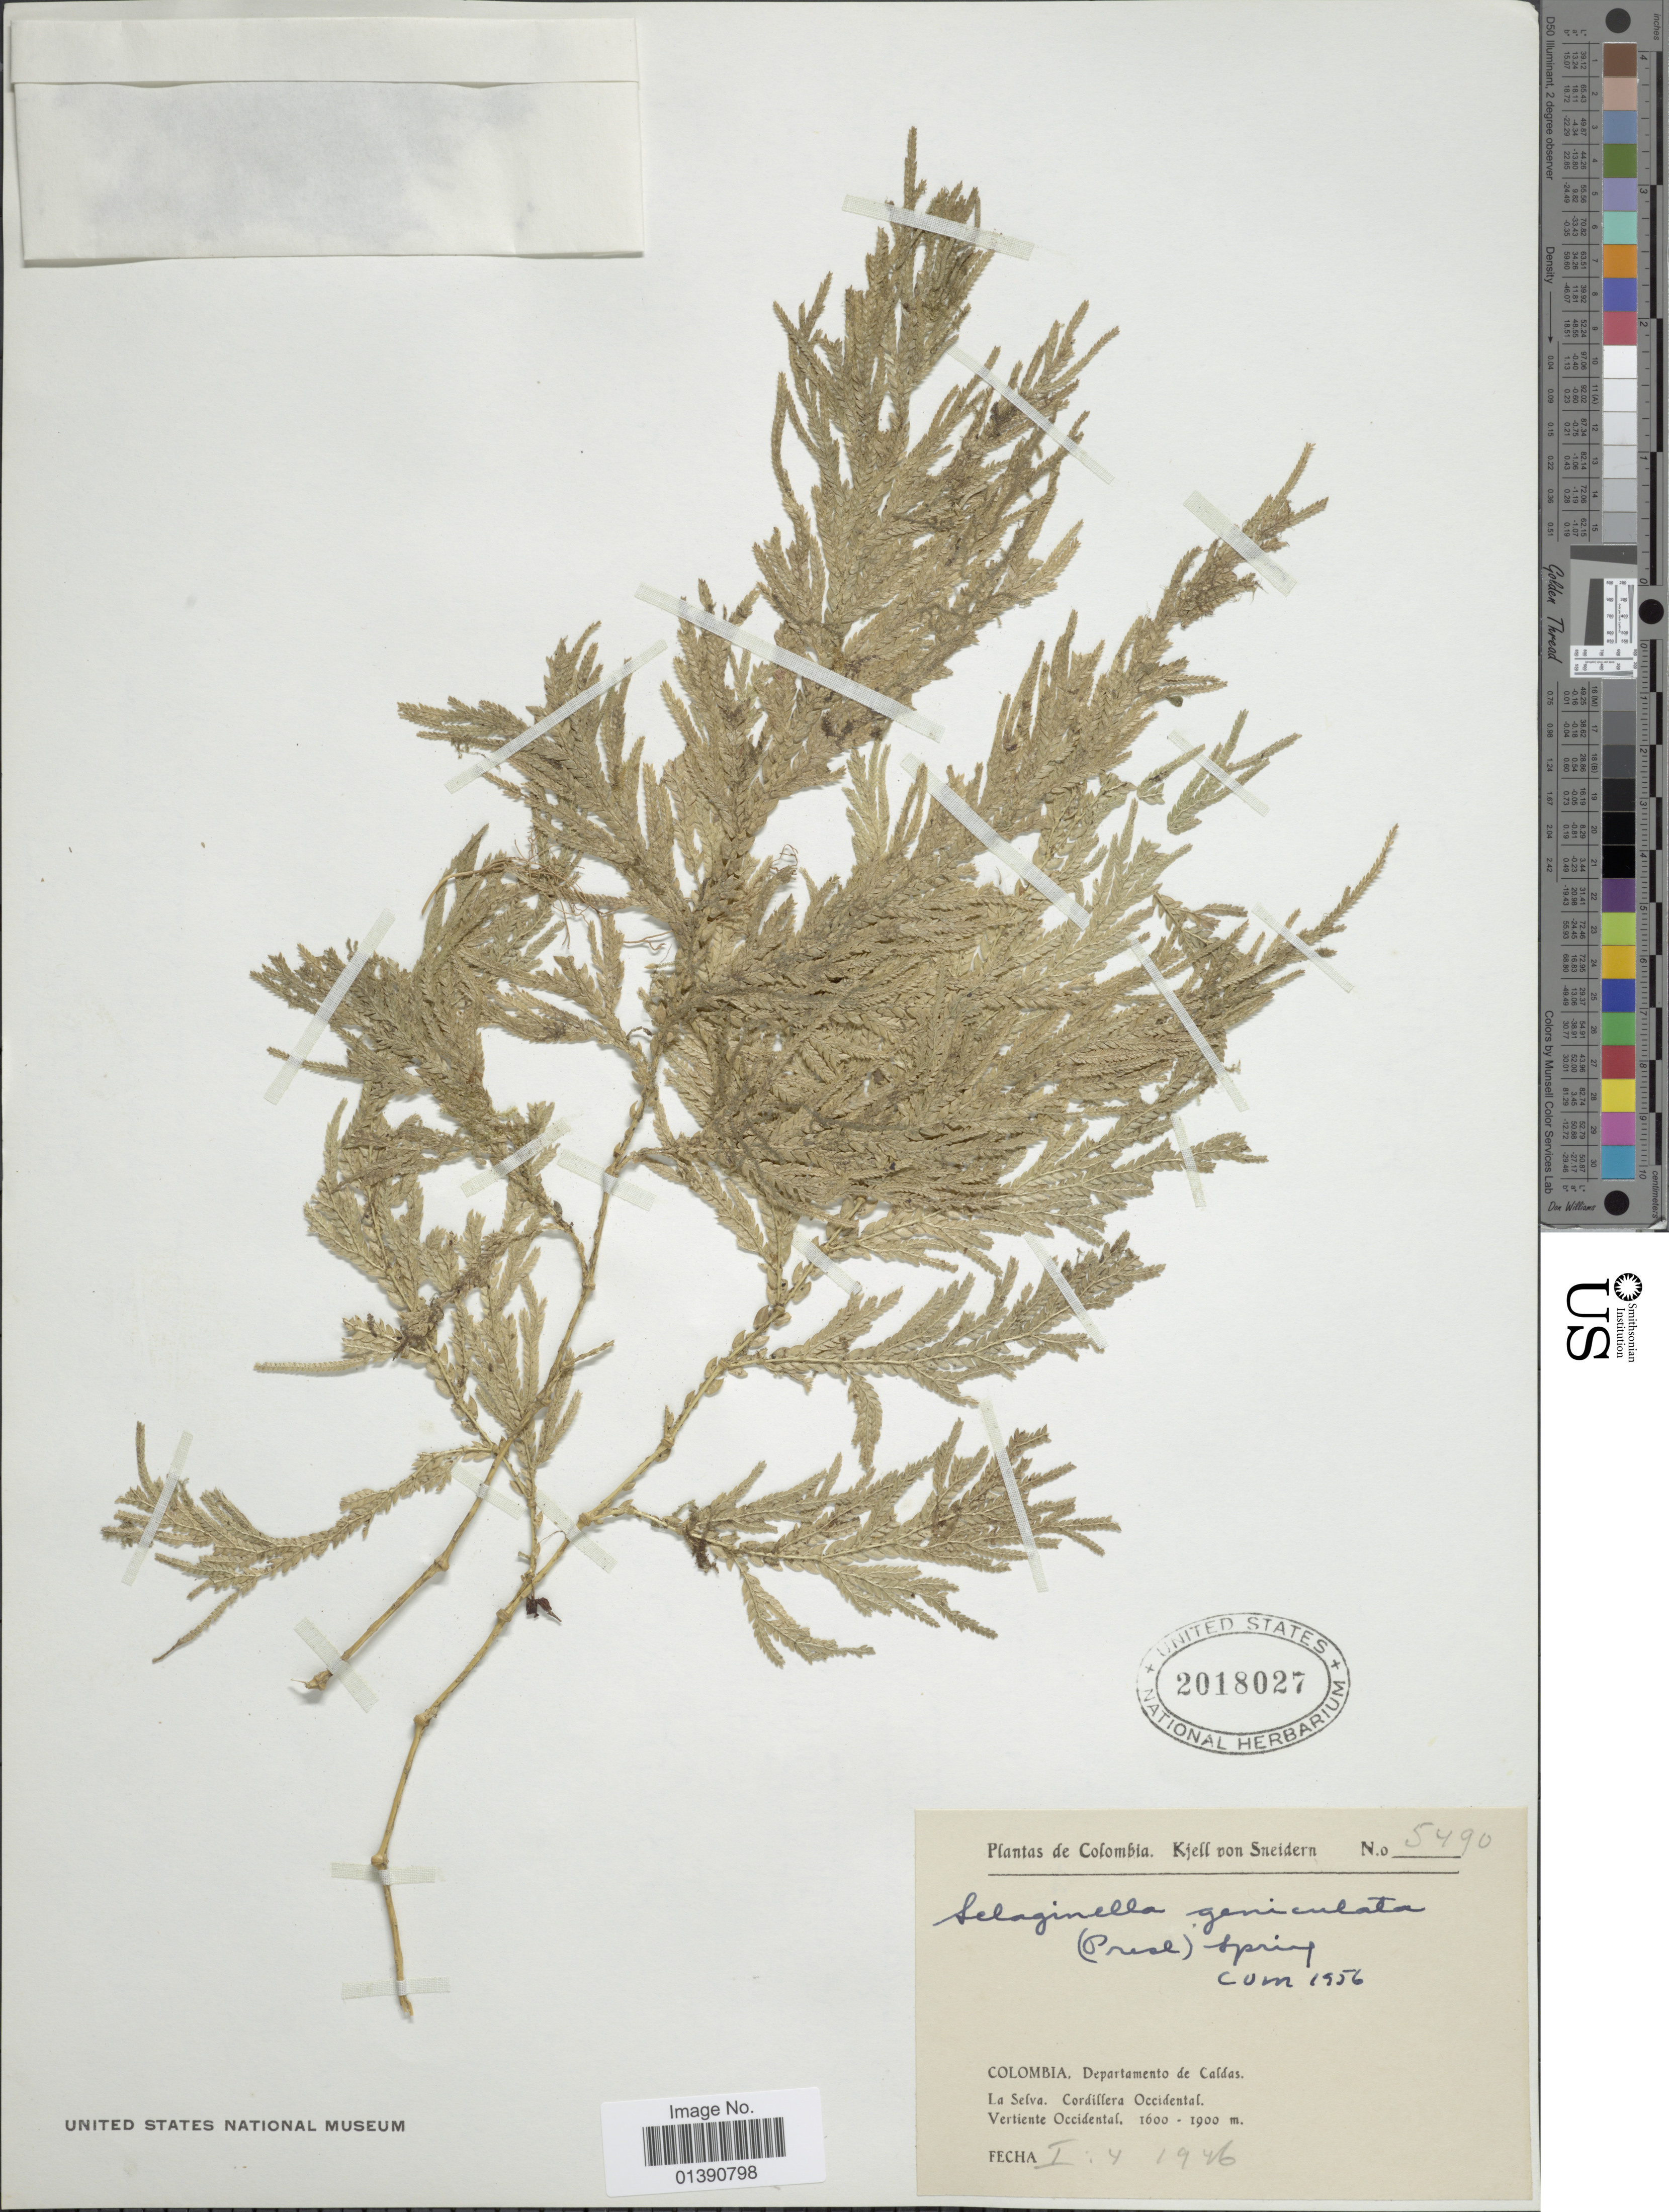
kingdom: Plantae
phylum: Tracheophyta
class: Lycopodiopsida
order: Selaginellales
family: Selaginellaceae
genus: Selaginella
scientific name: Selaginella geniculata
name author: (C. Presl) Spring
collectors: K. von Sneidern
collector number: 5490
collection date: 1946-01-04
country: Colombia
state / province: Caldas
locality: La Selva, Cordillera Occidental Vertiente Occidental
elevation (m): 1600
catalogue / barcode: US 2018027